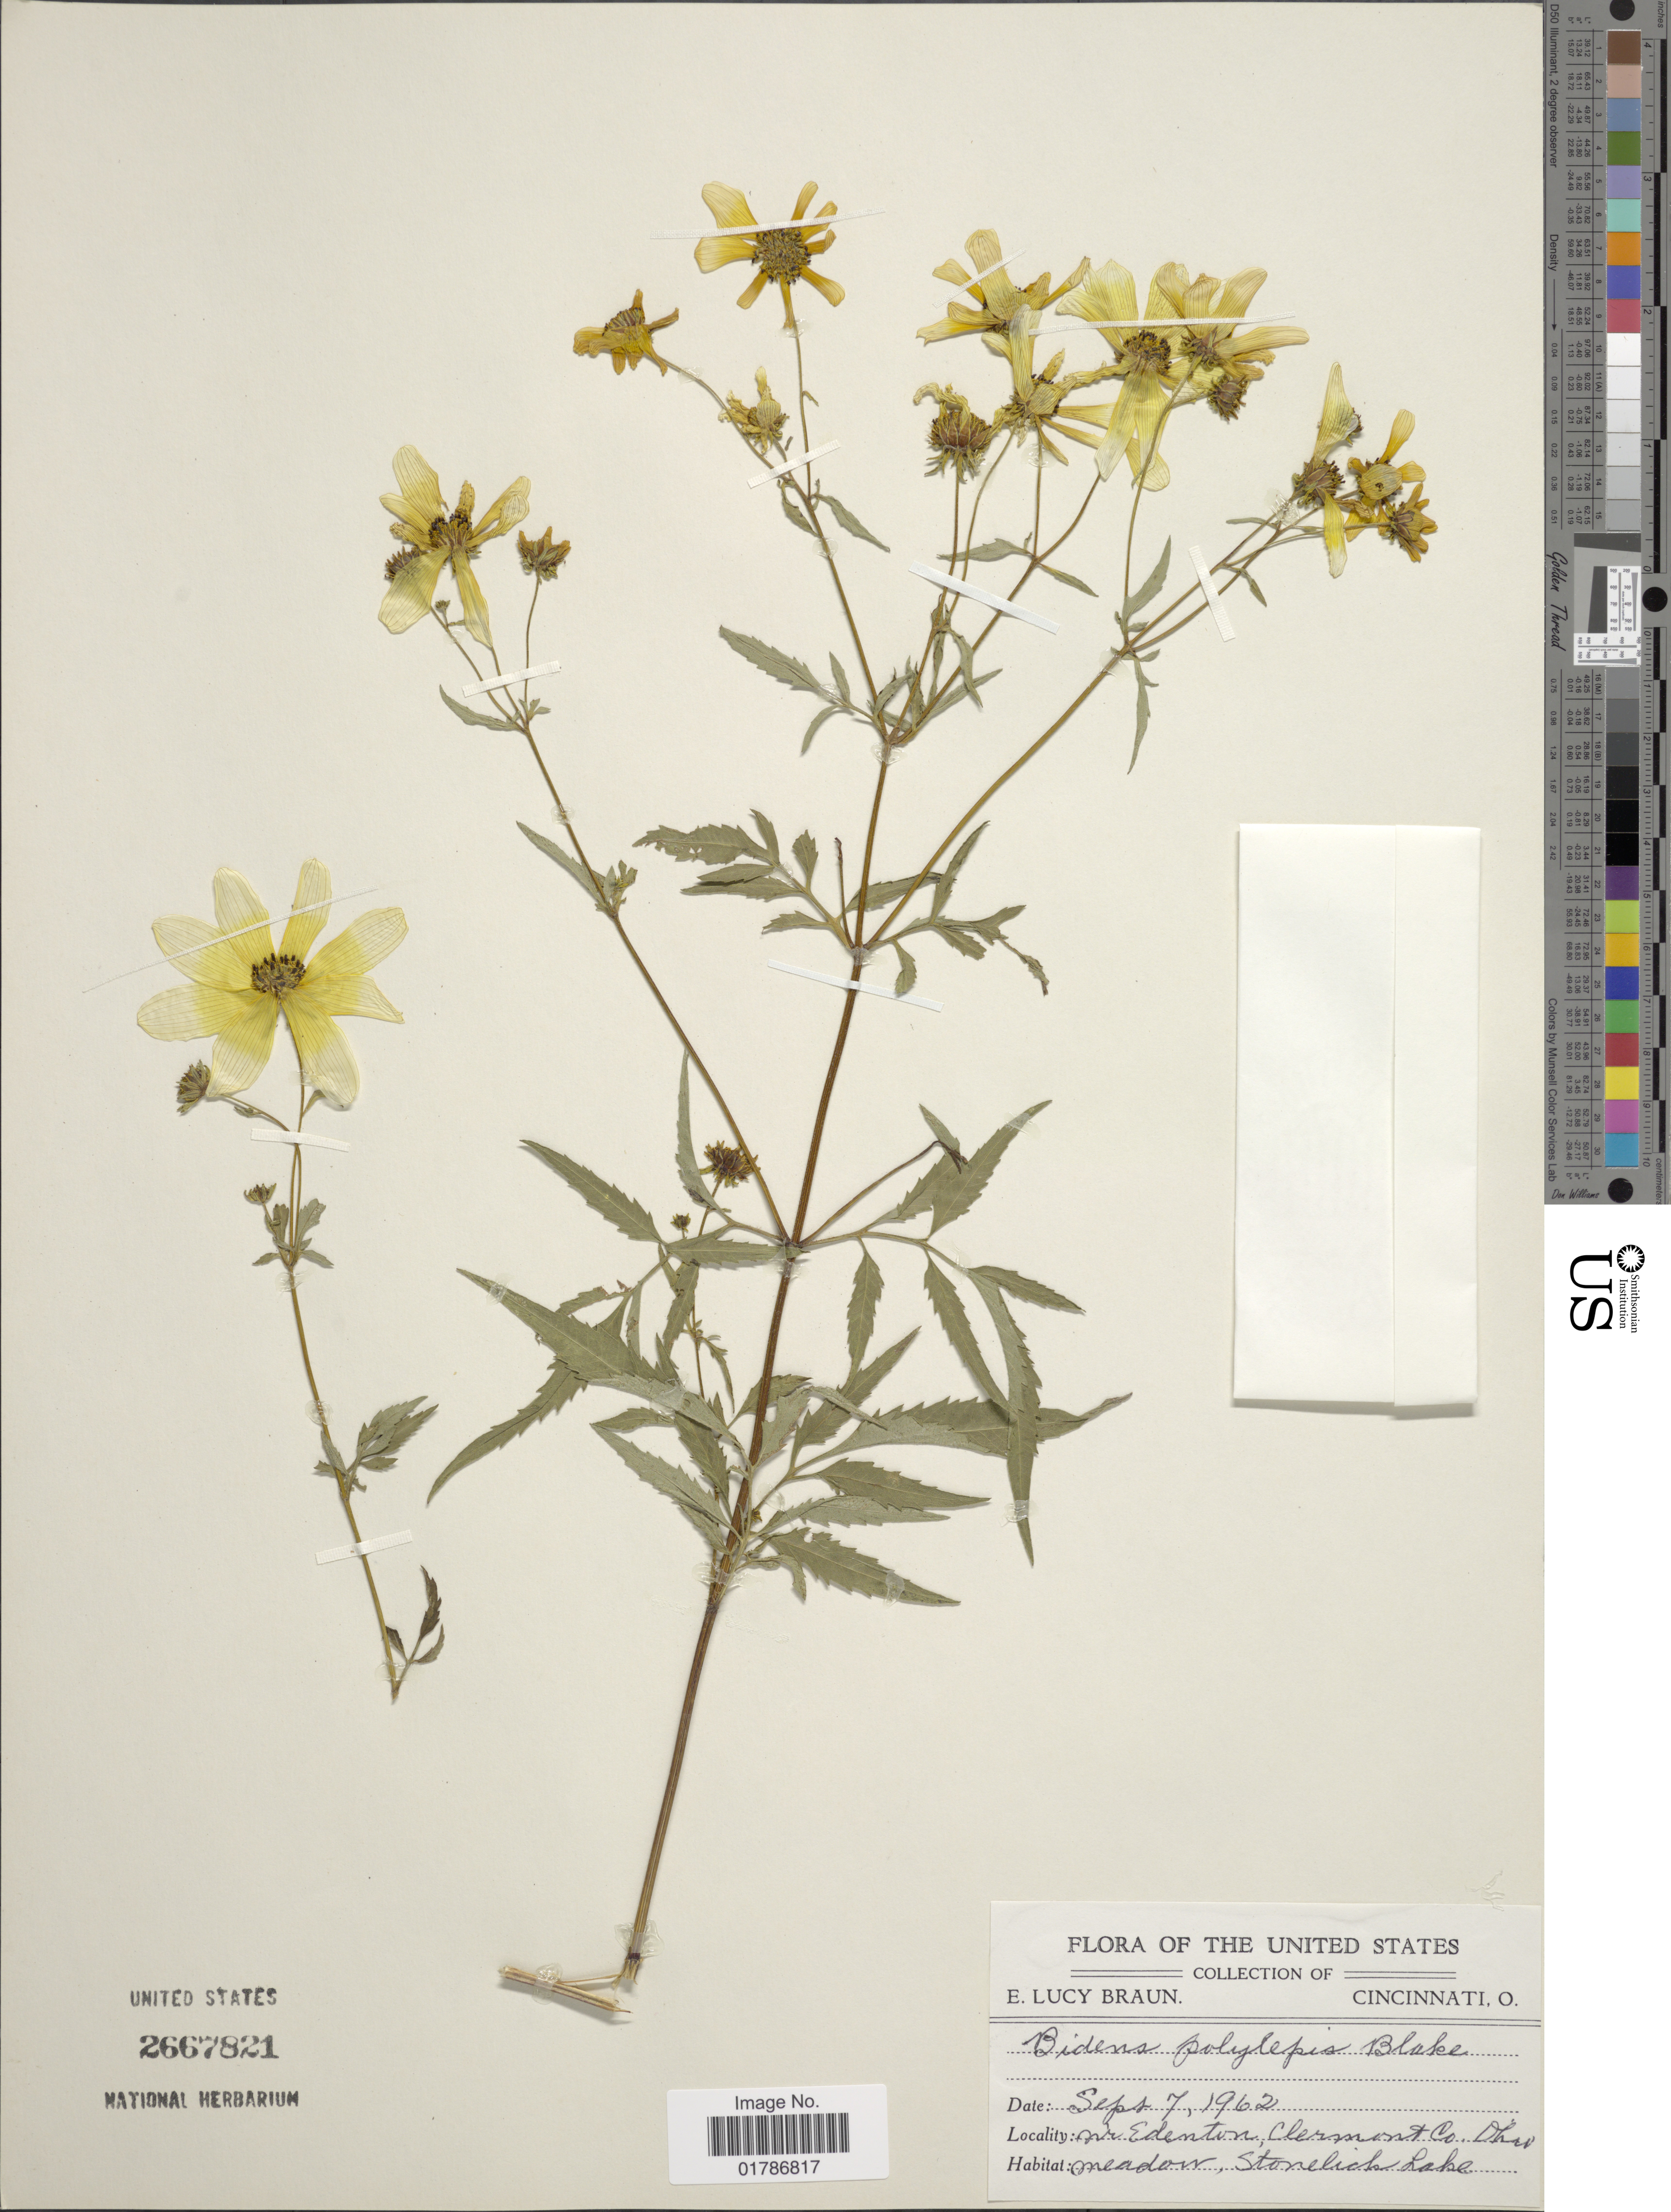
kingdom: Plantae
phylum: Tracheophyta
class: Magnoliopsida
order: Asterales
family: Asteraceae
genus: Bidens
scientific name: Bidens polylepis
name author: S.F. Blake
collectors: E. L. Braun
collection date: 1962-09-07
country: United States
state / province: Ohio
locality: Nr Edenton, Clermont Co., Ohio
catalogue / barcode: US 2667821